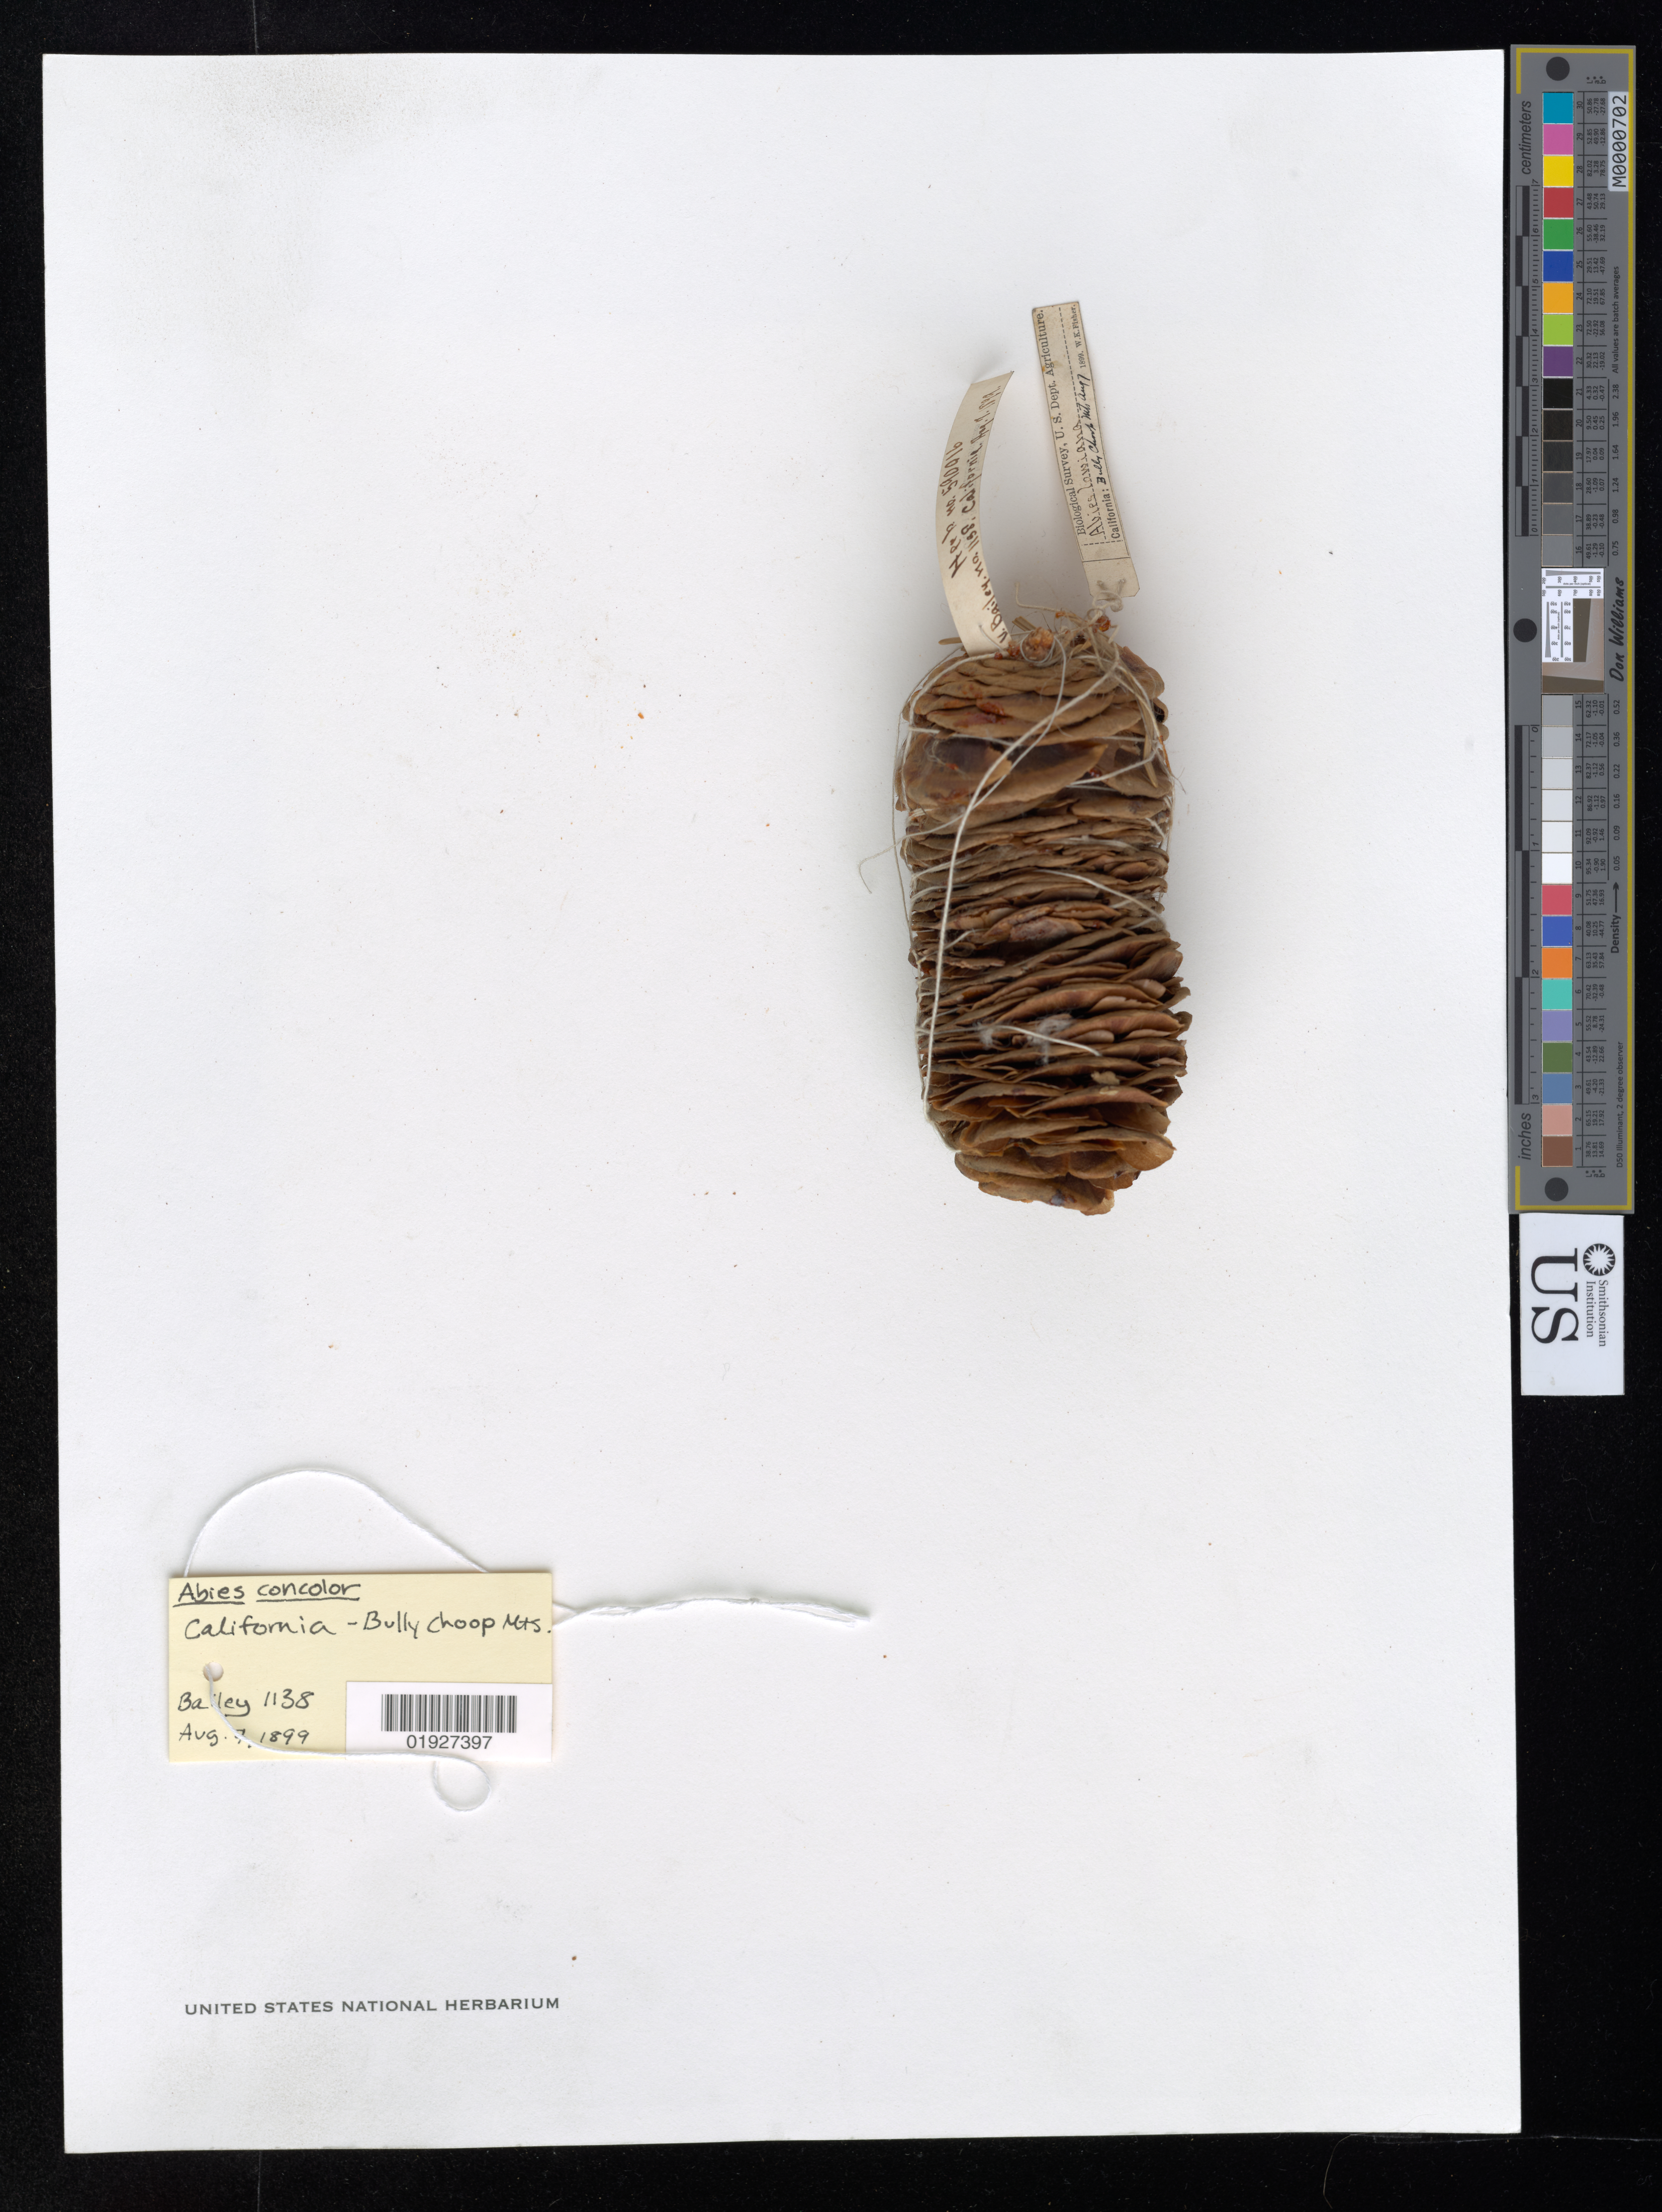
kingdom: Plantae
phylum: Tracheophyta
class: Pinopsida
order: Pinales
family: Pinaceae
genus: Abies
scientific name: Abies concolor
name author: (Gordon & Glend.) Lindl. ex Hildebr.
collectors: V. O. Bailey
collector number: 1138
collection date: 1899-08-07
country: United States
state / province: California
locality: Bully Choop Mts.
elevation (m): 914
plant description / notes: Herb. no. 590016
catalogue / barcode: US 590016